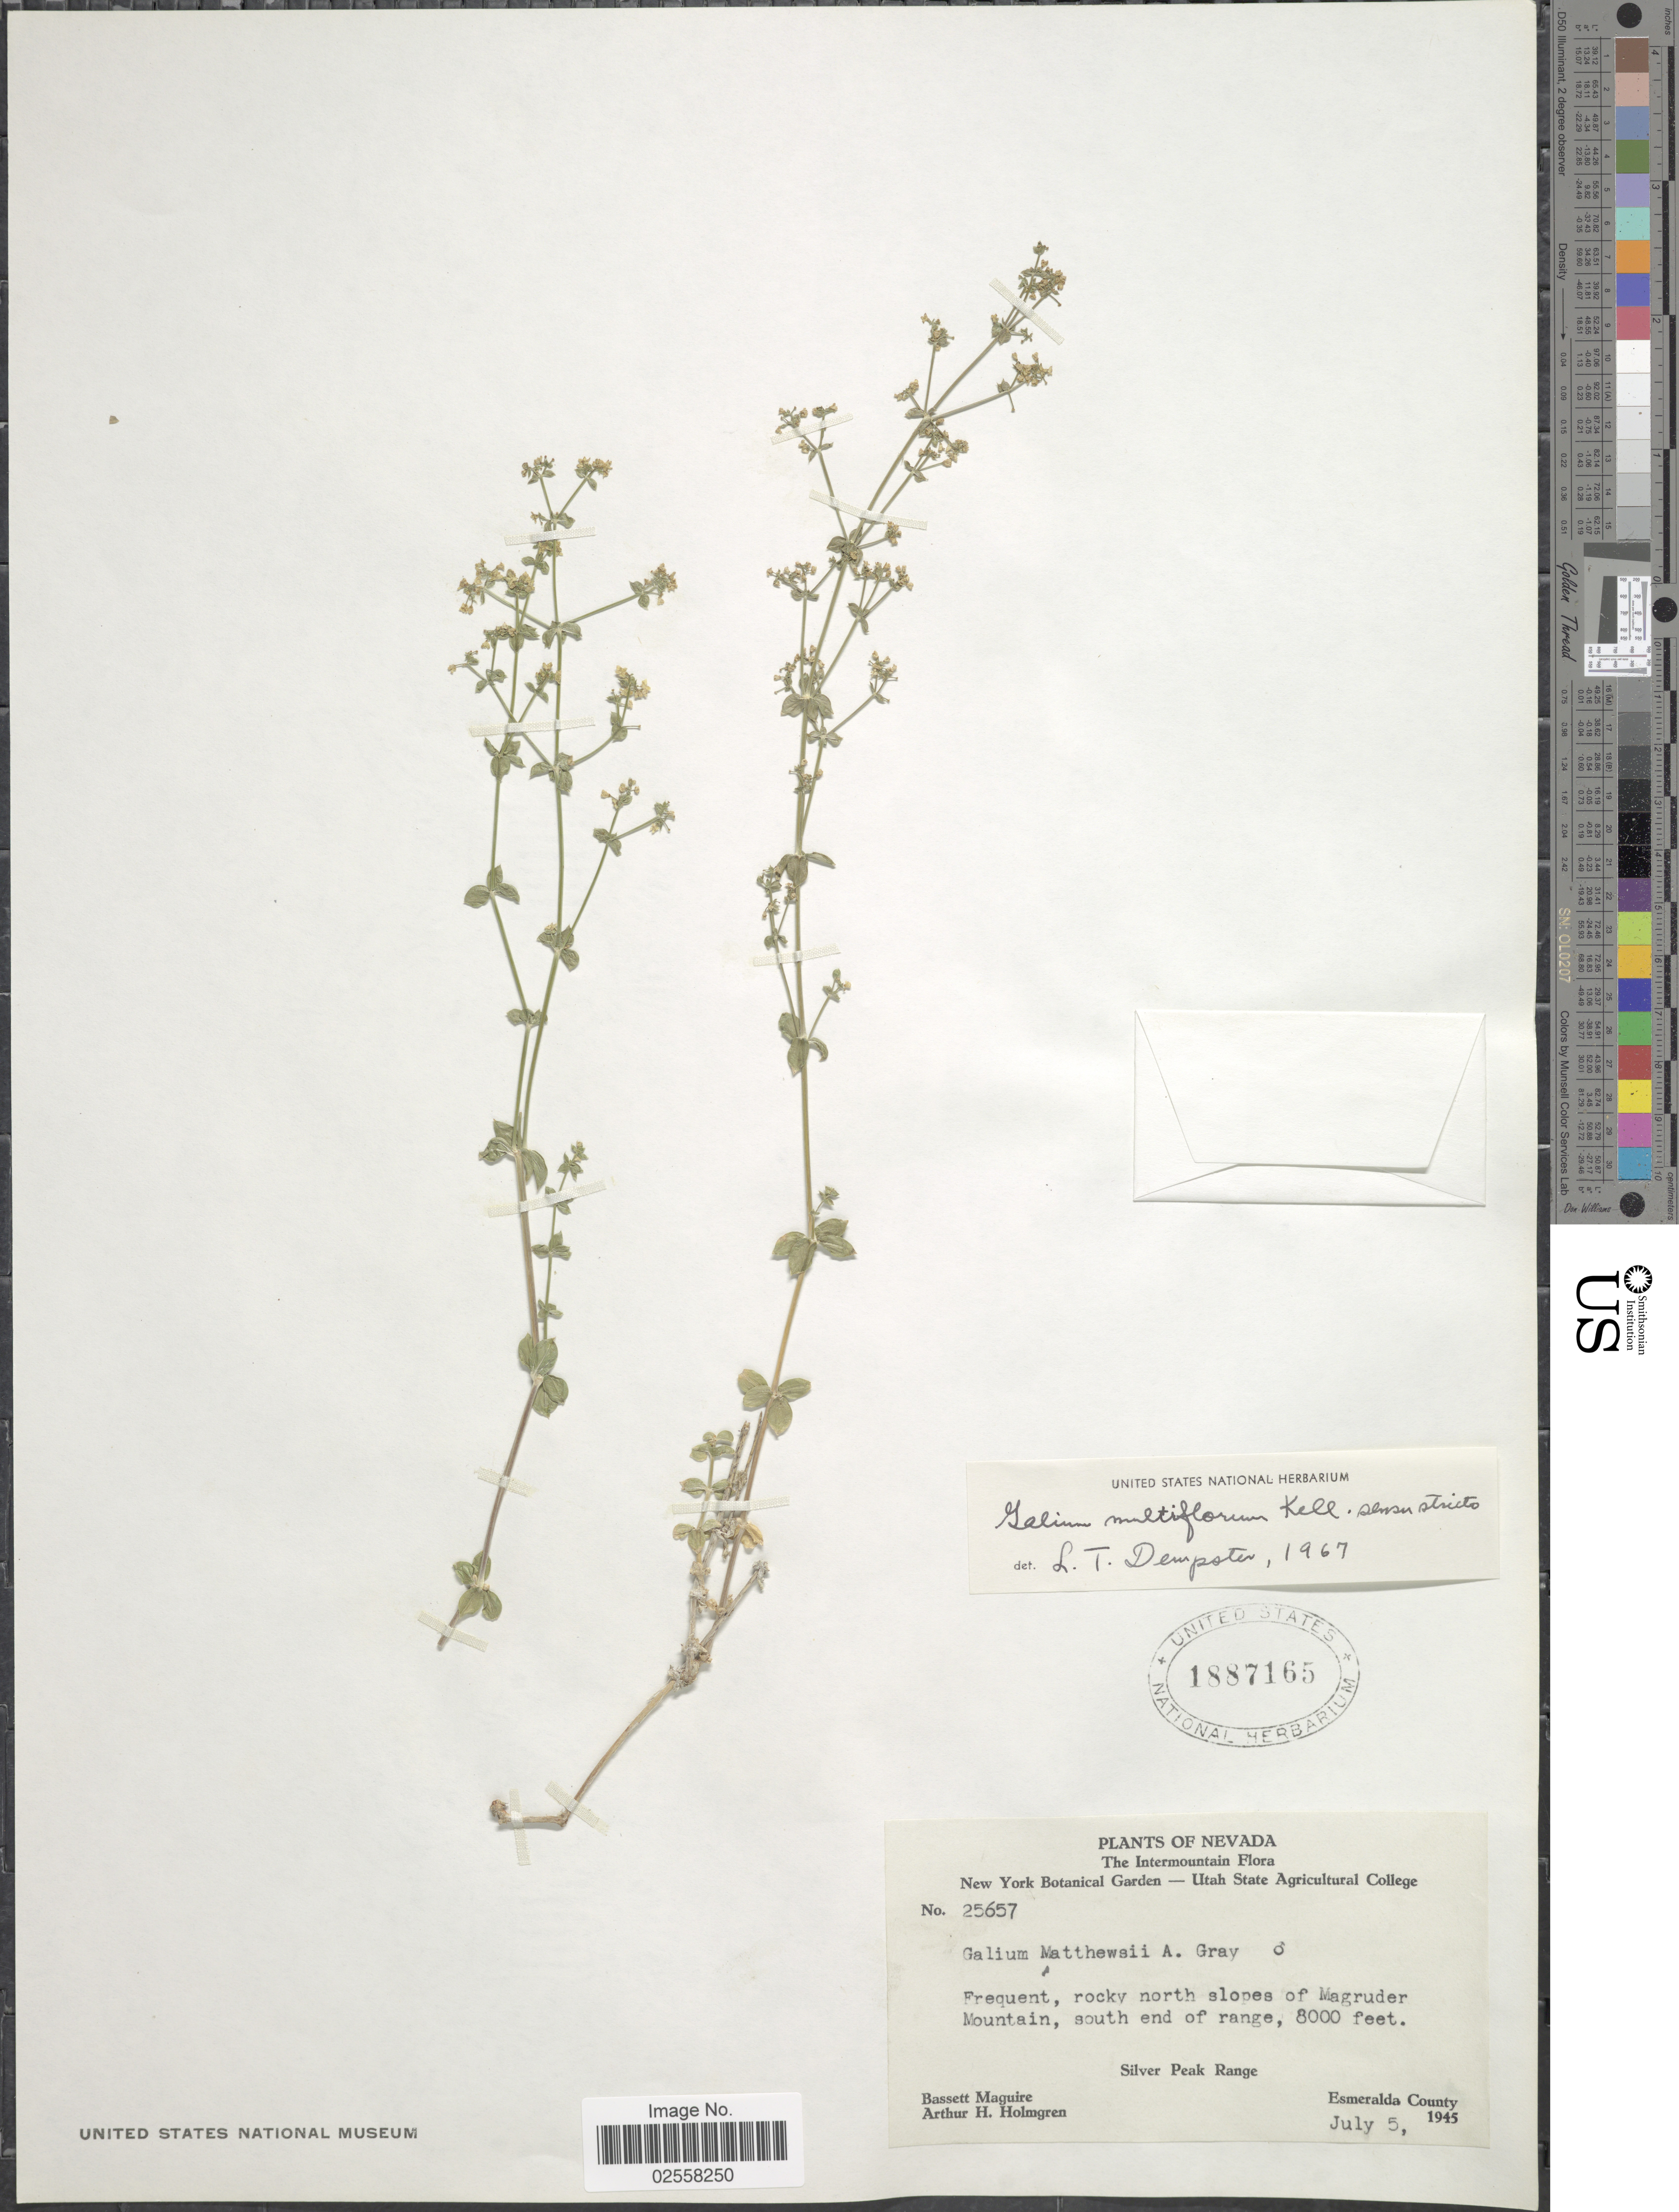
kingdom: Plantae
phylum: Tracheophyta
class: Magnoliopsida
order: Gentianales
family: Rubiaceae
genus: Galium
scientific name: Galium multiflorum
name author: Kellogg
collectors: B. Maguire & A. H. Holmgren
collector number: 25657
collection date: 1945-07-05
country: United States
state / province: Nevada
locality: Intermountain, rocky north slopes of Magruder Mountain, south end of range, Silver Peak Range, Esmeralda County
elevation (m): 2438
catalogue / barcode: US 1887165